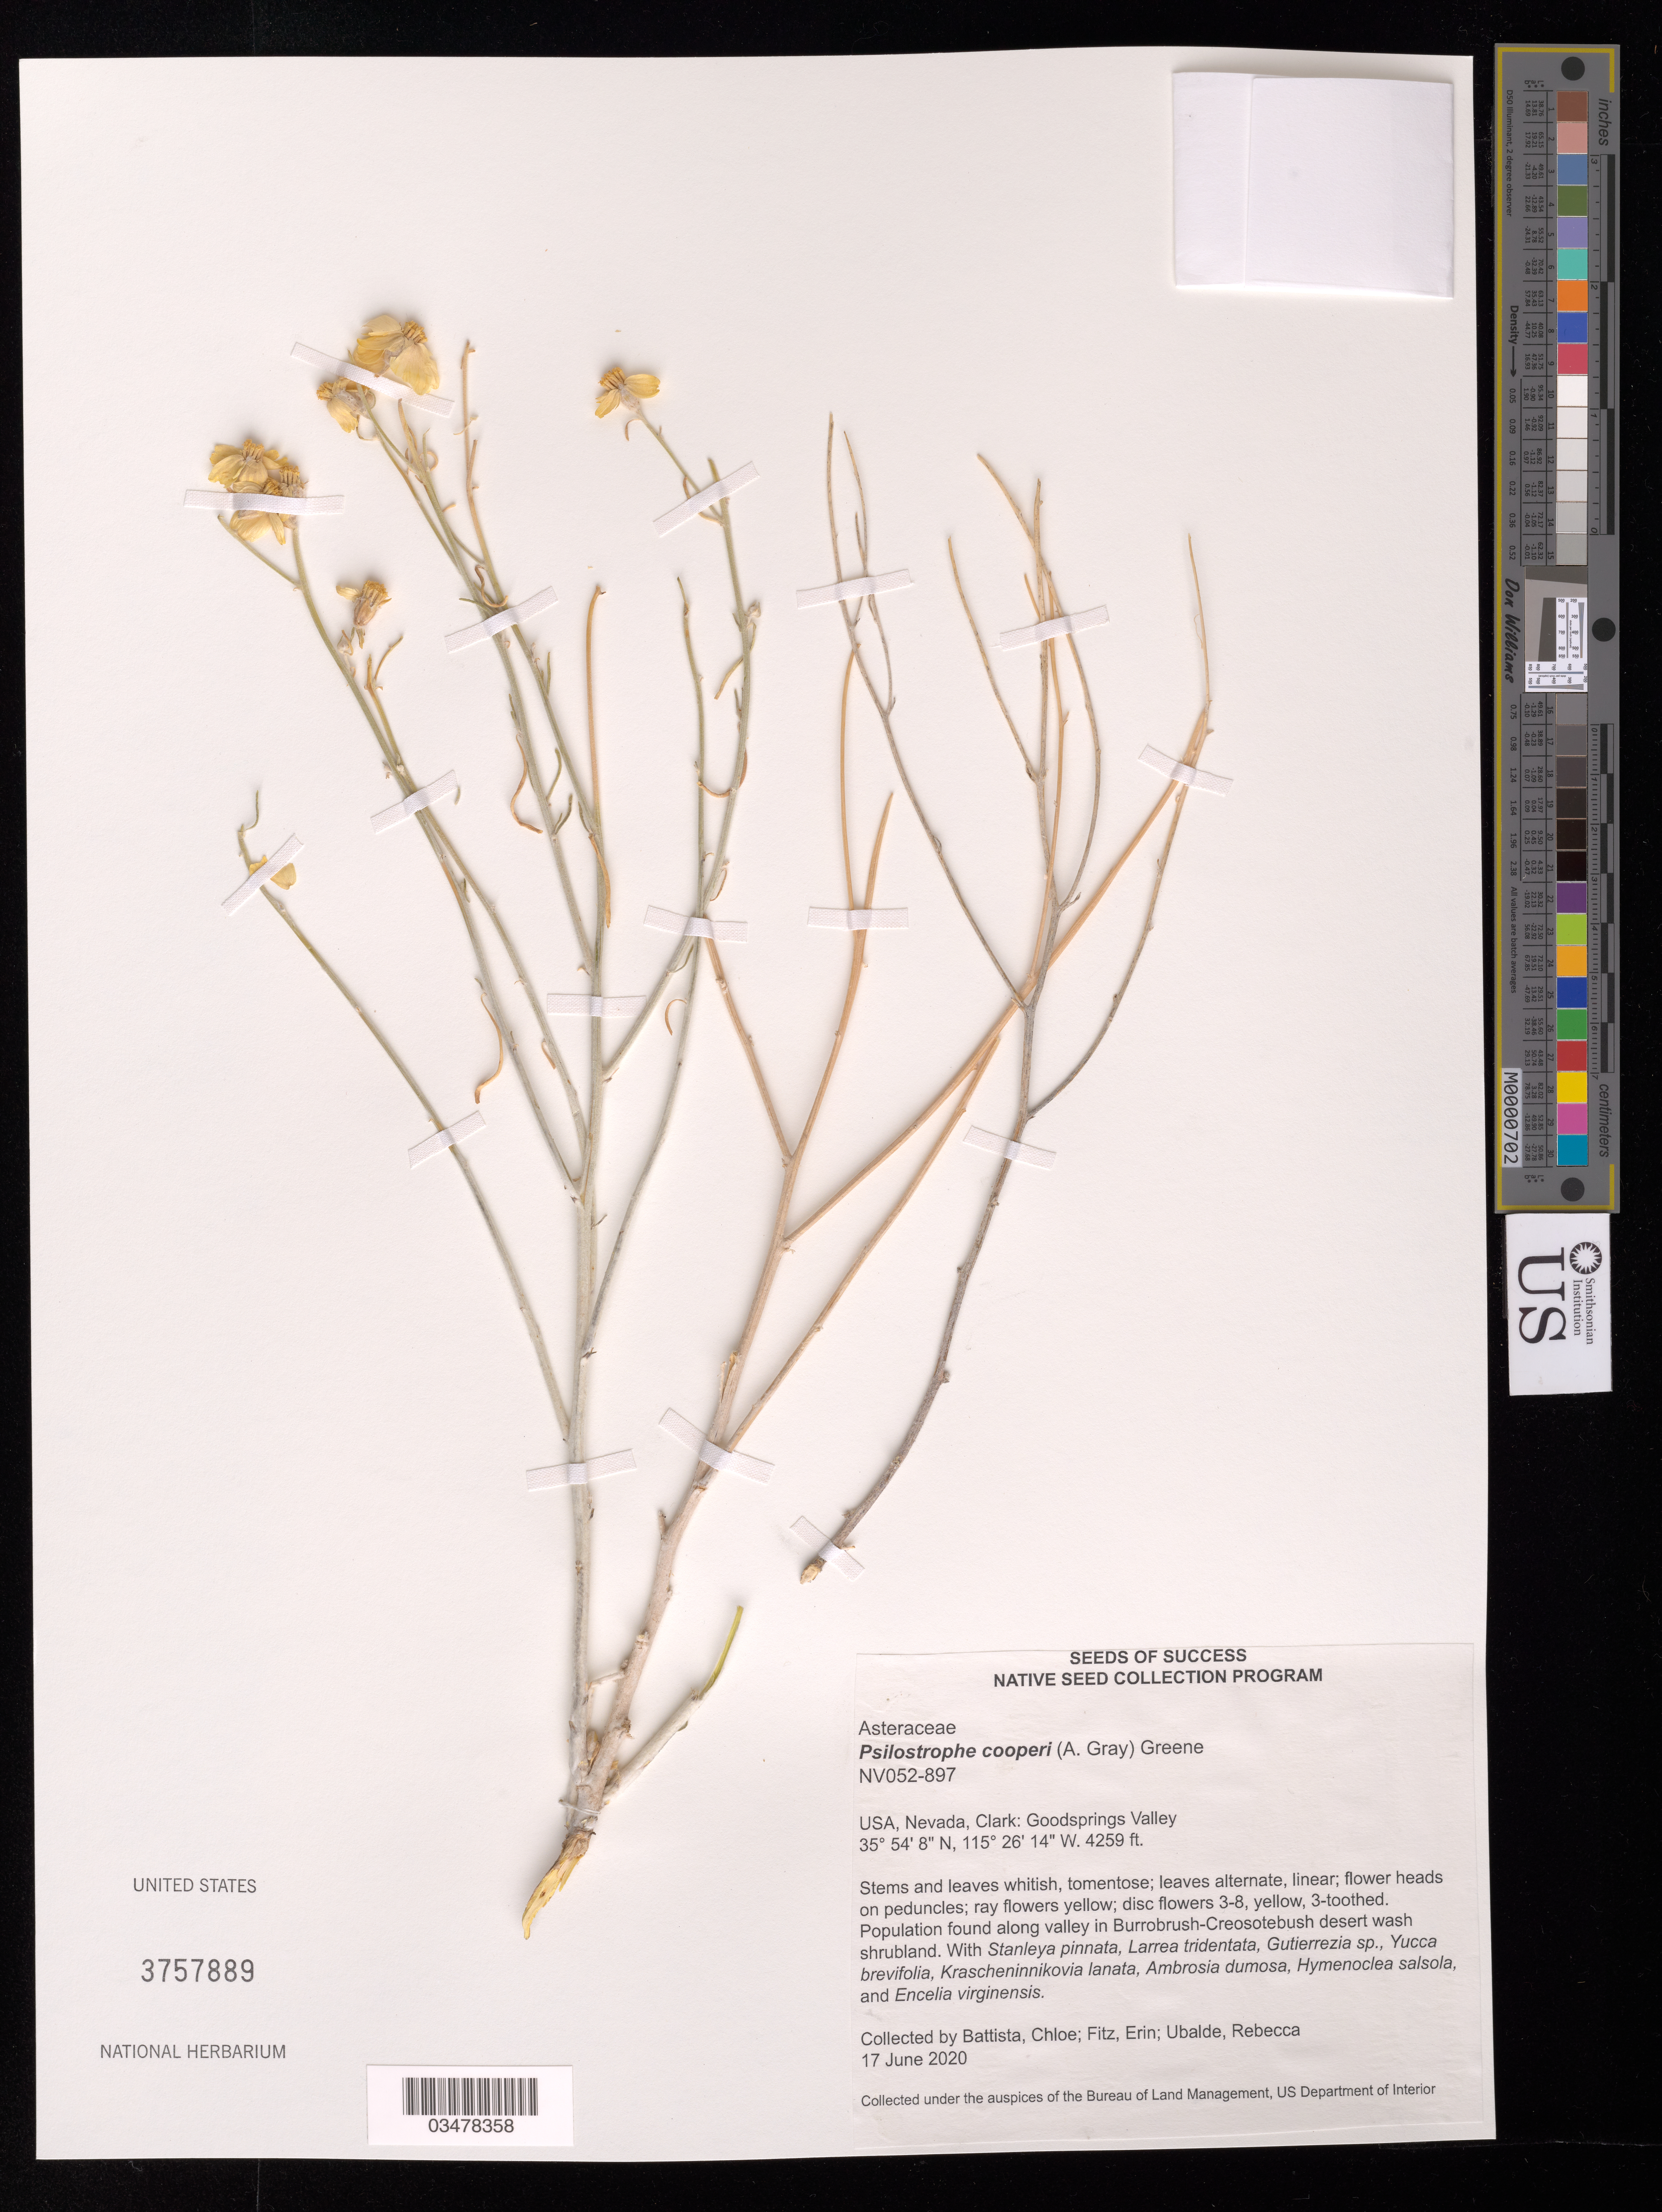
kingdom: Plantae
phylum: Tracheophyta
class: Magnoliopsida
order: Asterales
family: Asteraceae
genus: Psilostrophe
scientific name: Psilostrophe cooperi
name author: (A. Gray) Greene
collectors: C. Battista, E. Fitz & R. Ubalde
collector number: NV052-897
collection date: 2020-06-17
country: United States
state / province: Nevada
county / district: Clark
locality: Goodsprings Valley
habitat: Valley. Burrobrush-Creosotebush desert wash shrubland. With Stanleya pinnata, Larrea tridentata, Yucca brevifolia, Ambrosia dumosa, etc.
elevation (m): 1298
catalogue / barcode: US 3757889